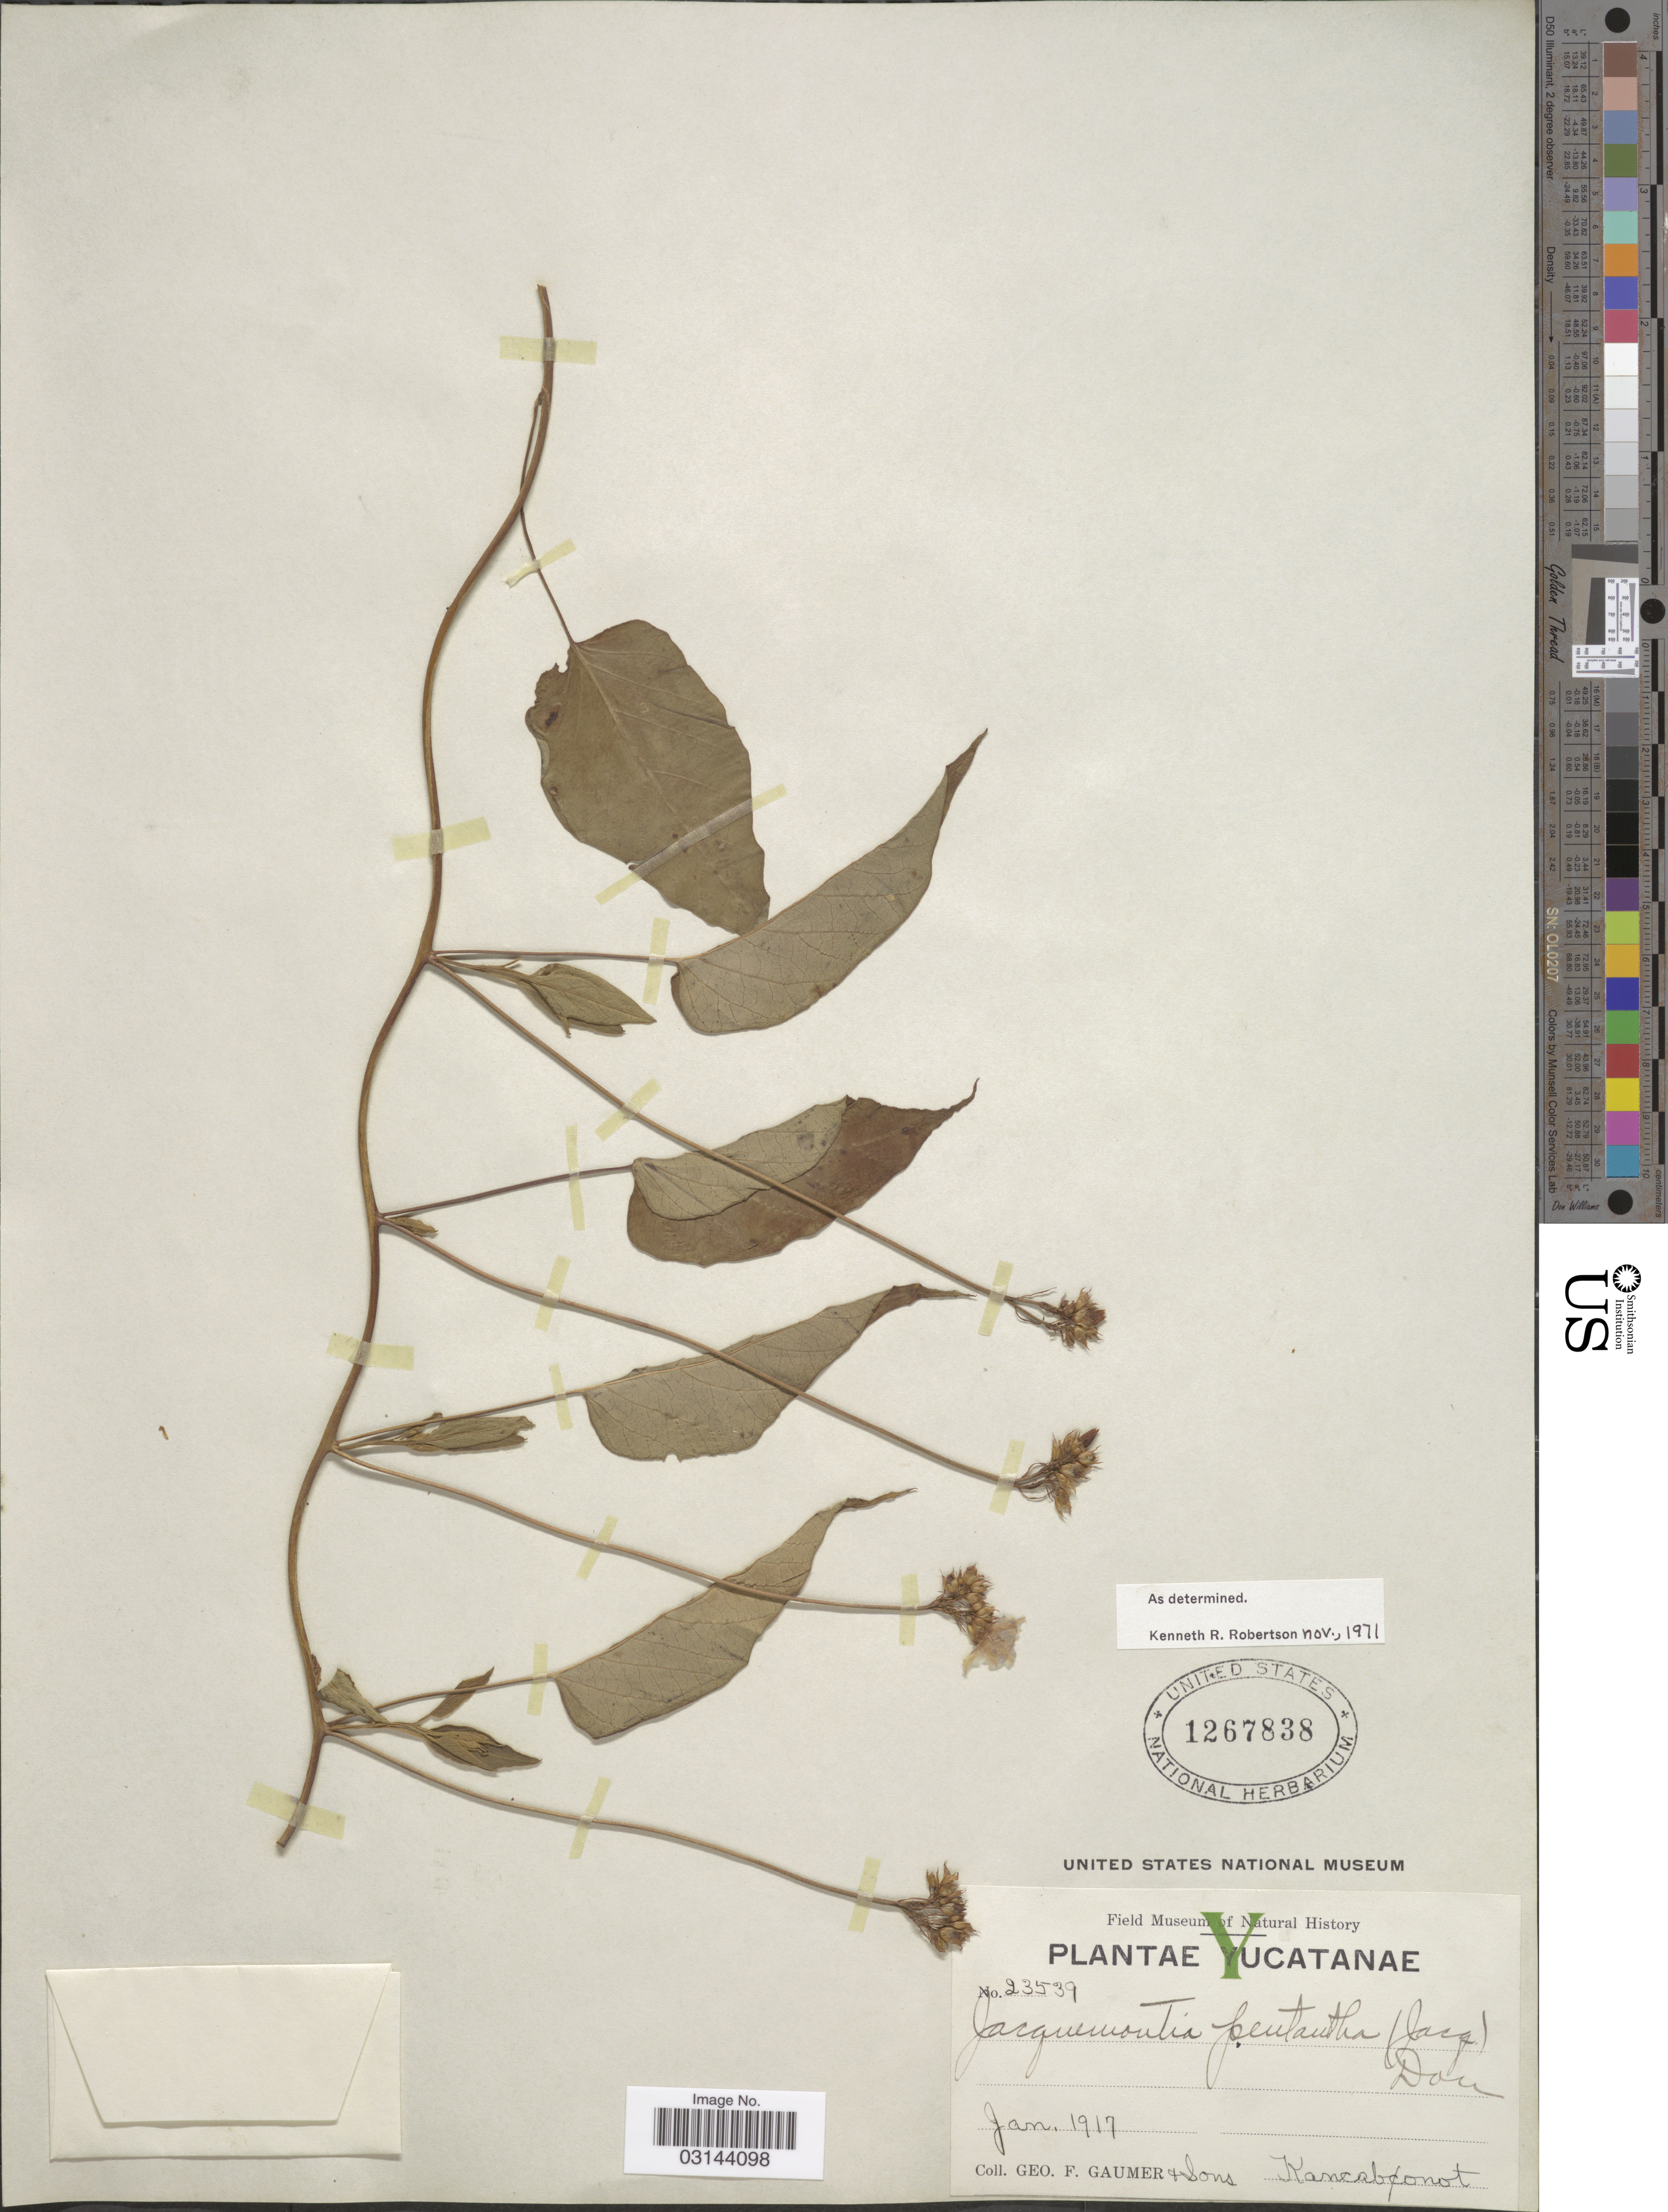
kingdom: Plantae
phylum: Tracheophyta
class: Magnoliopsida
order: Solanales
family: Convolvulaceae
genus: Jacquemontia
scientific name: Jacquemontia pentanthos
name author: (Jacq.) G. Don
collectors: G. F. Gaumer & Sons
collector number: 23539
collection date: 1917-01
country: Mexico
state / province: Yucatán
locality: Yucatanae, Kancabonot.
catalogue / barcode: US 1267838